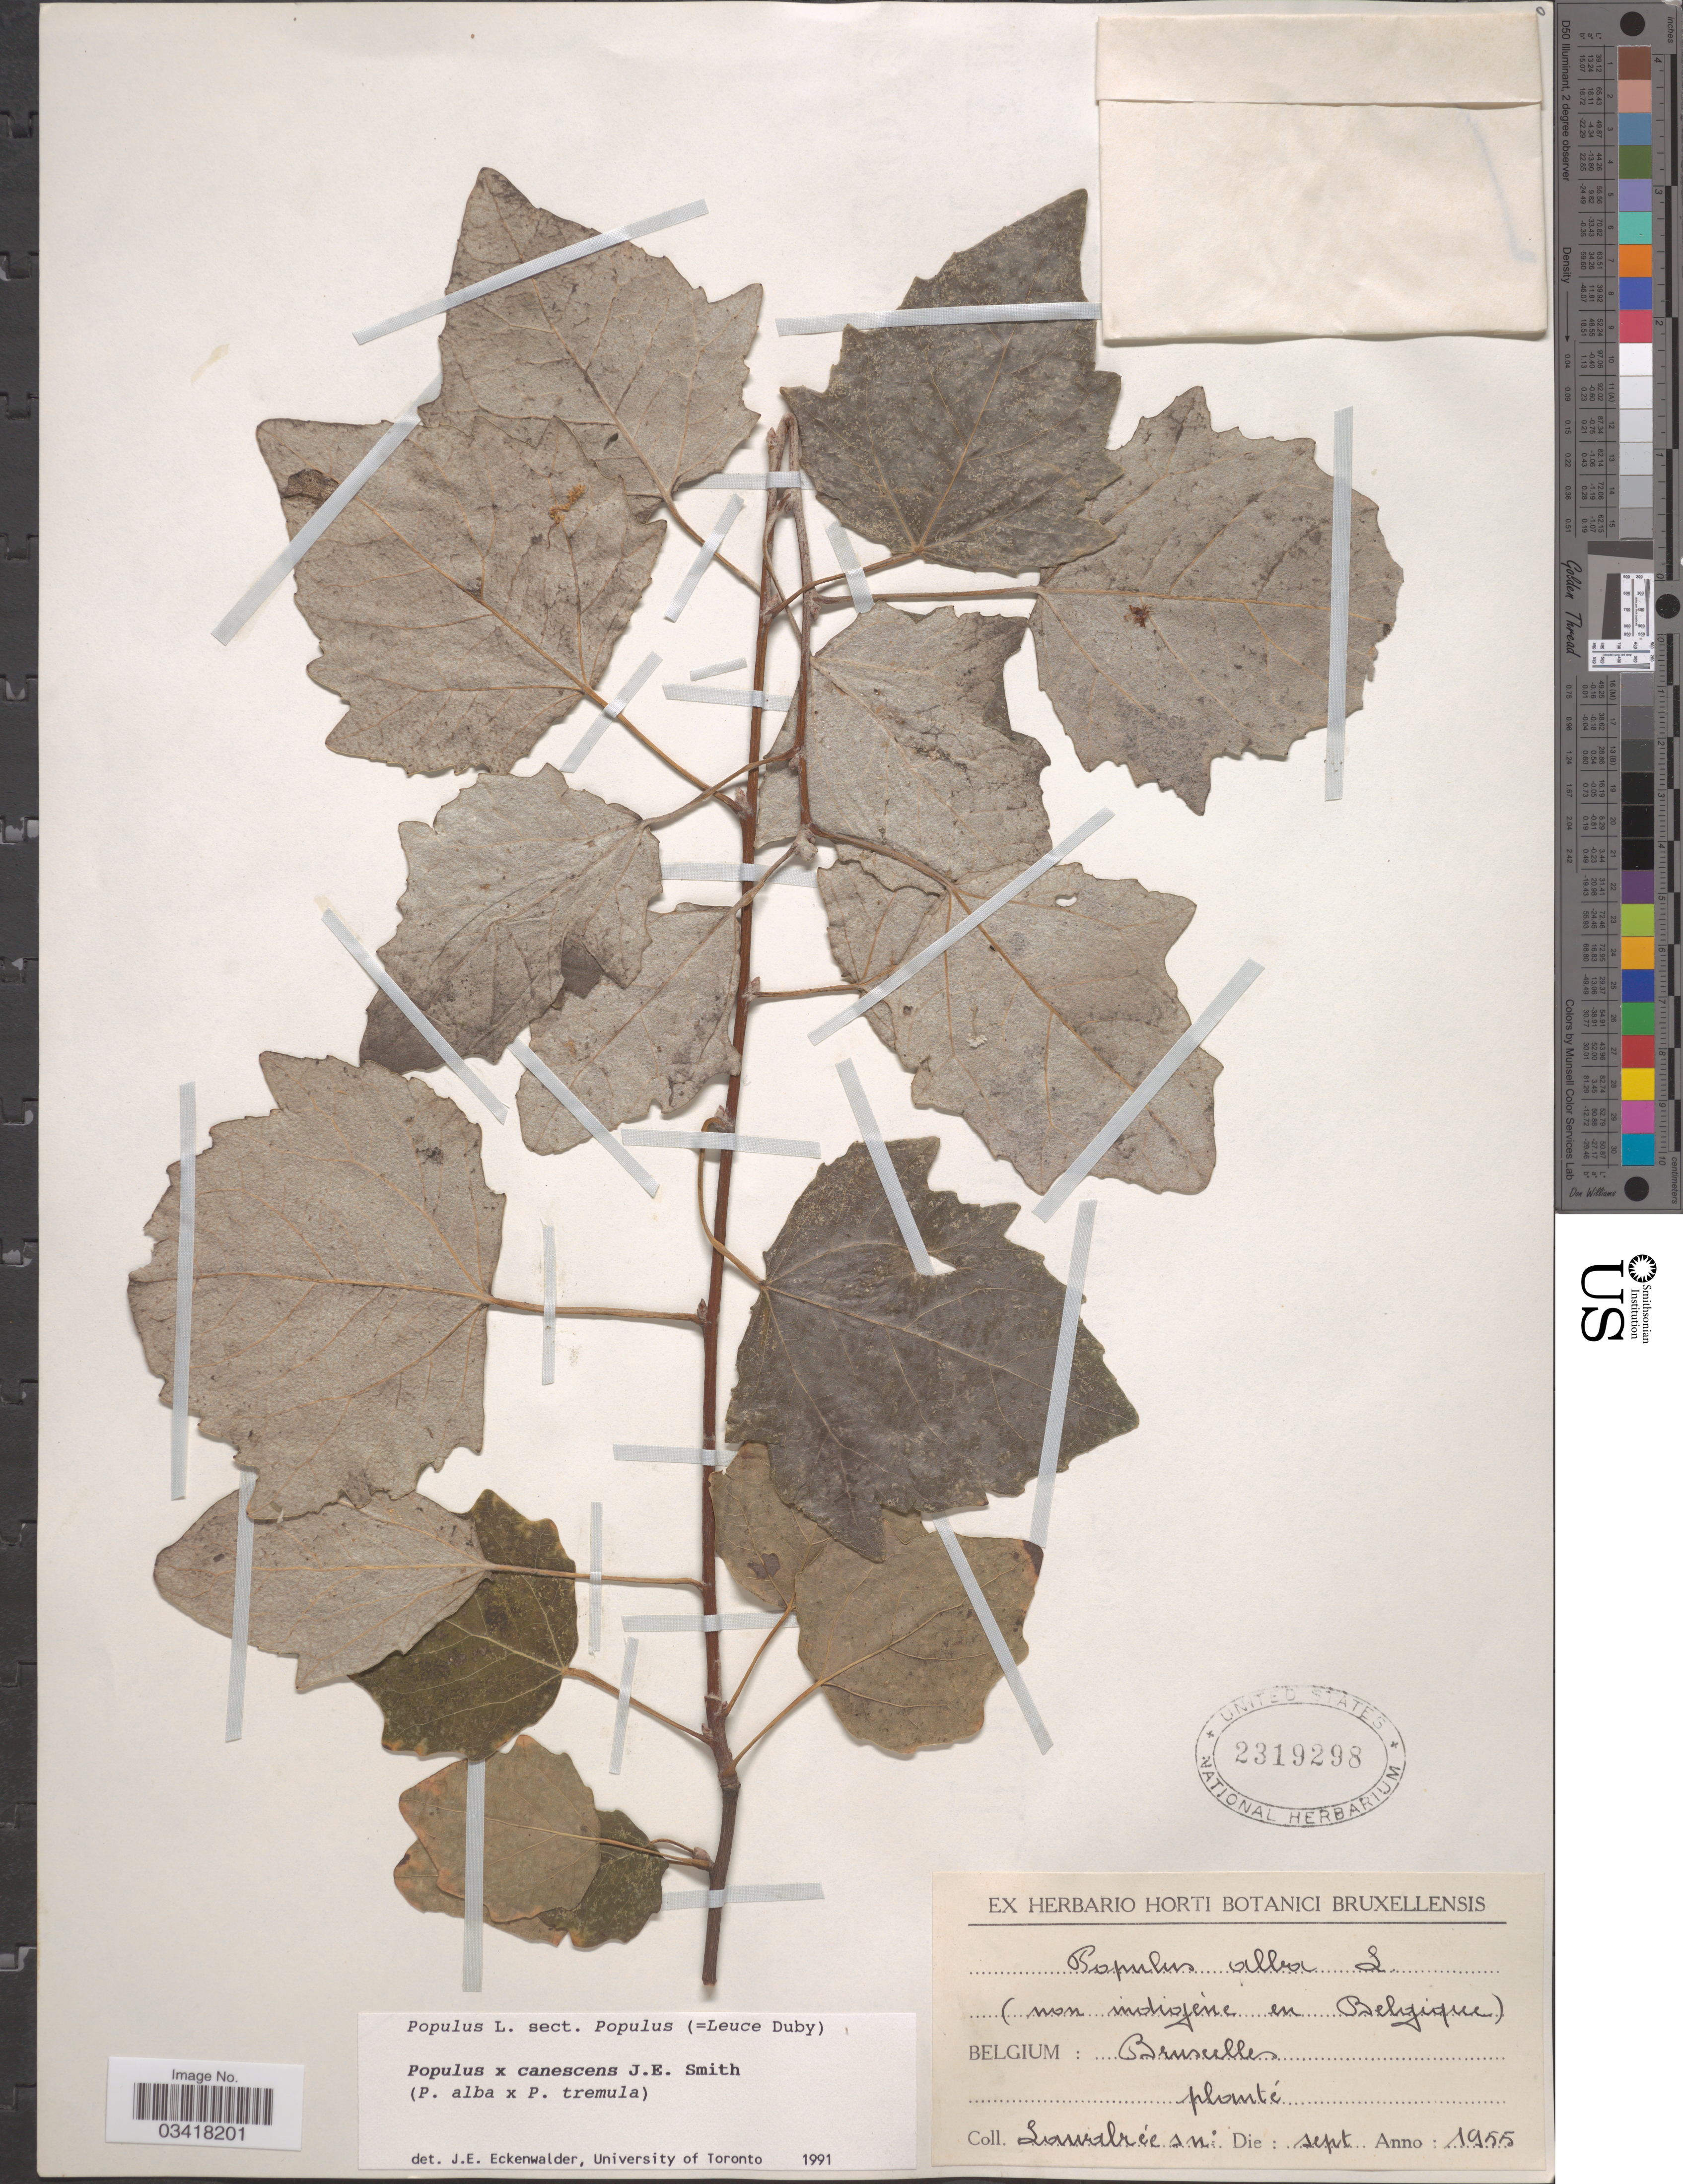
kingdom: Plantae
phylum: Tracheophyta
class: Magnoliopsida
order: Malpighiales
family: Salicaceae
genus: Populus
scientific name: Populus x canescens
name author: (Aiton) Sm.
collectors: Lawalrée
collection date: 1955-09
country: Belgium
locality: Bruxelles, plomté.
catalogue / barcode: US 2319298